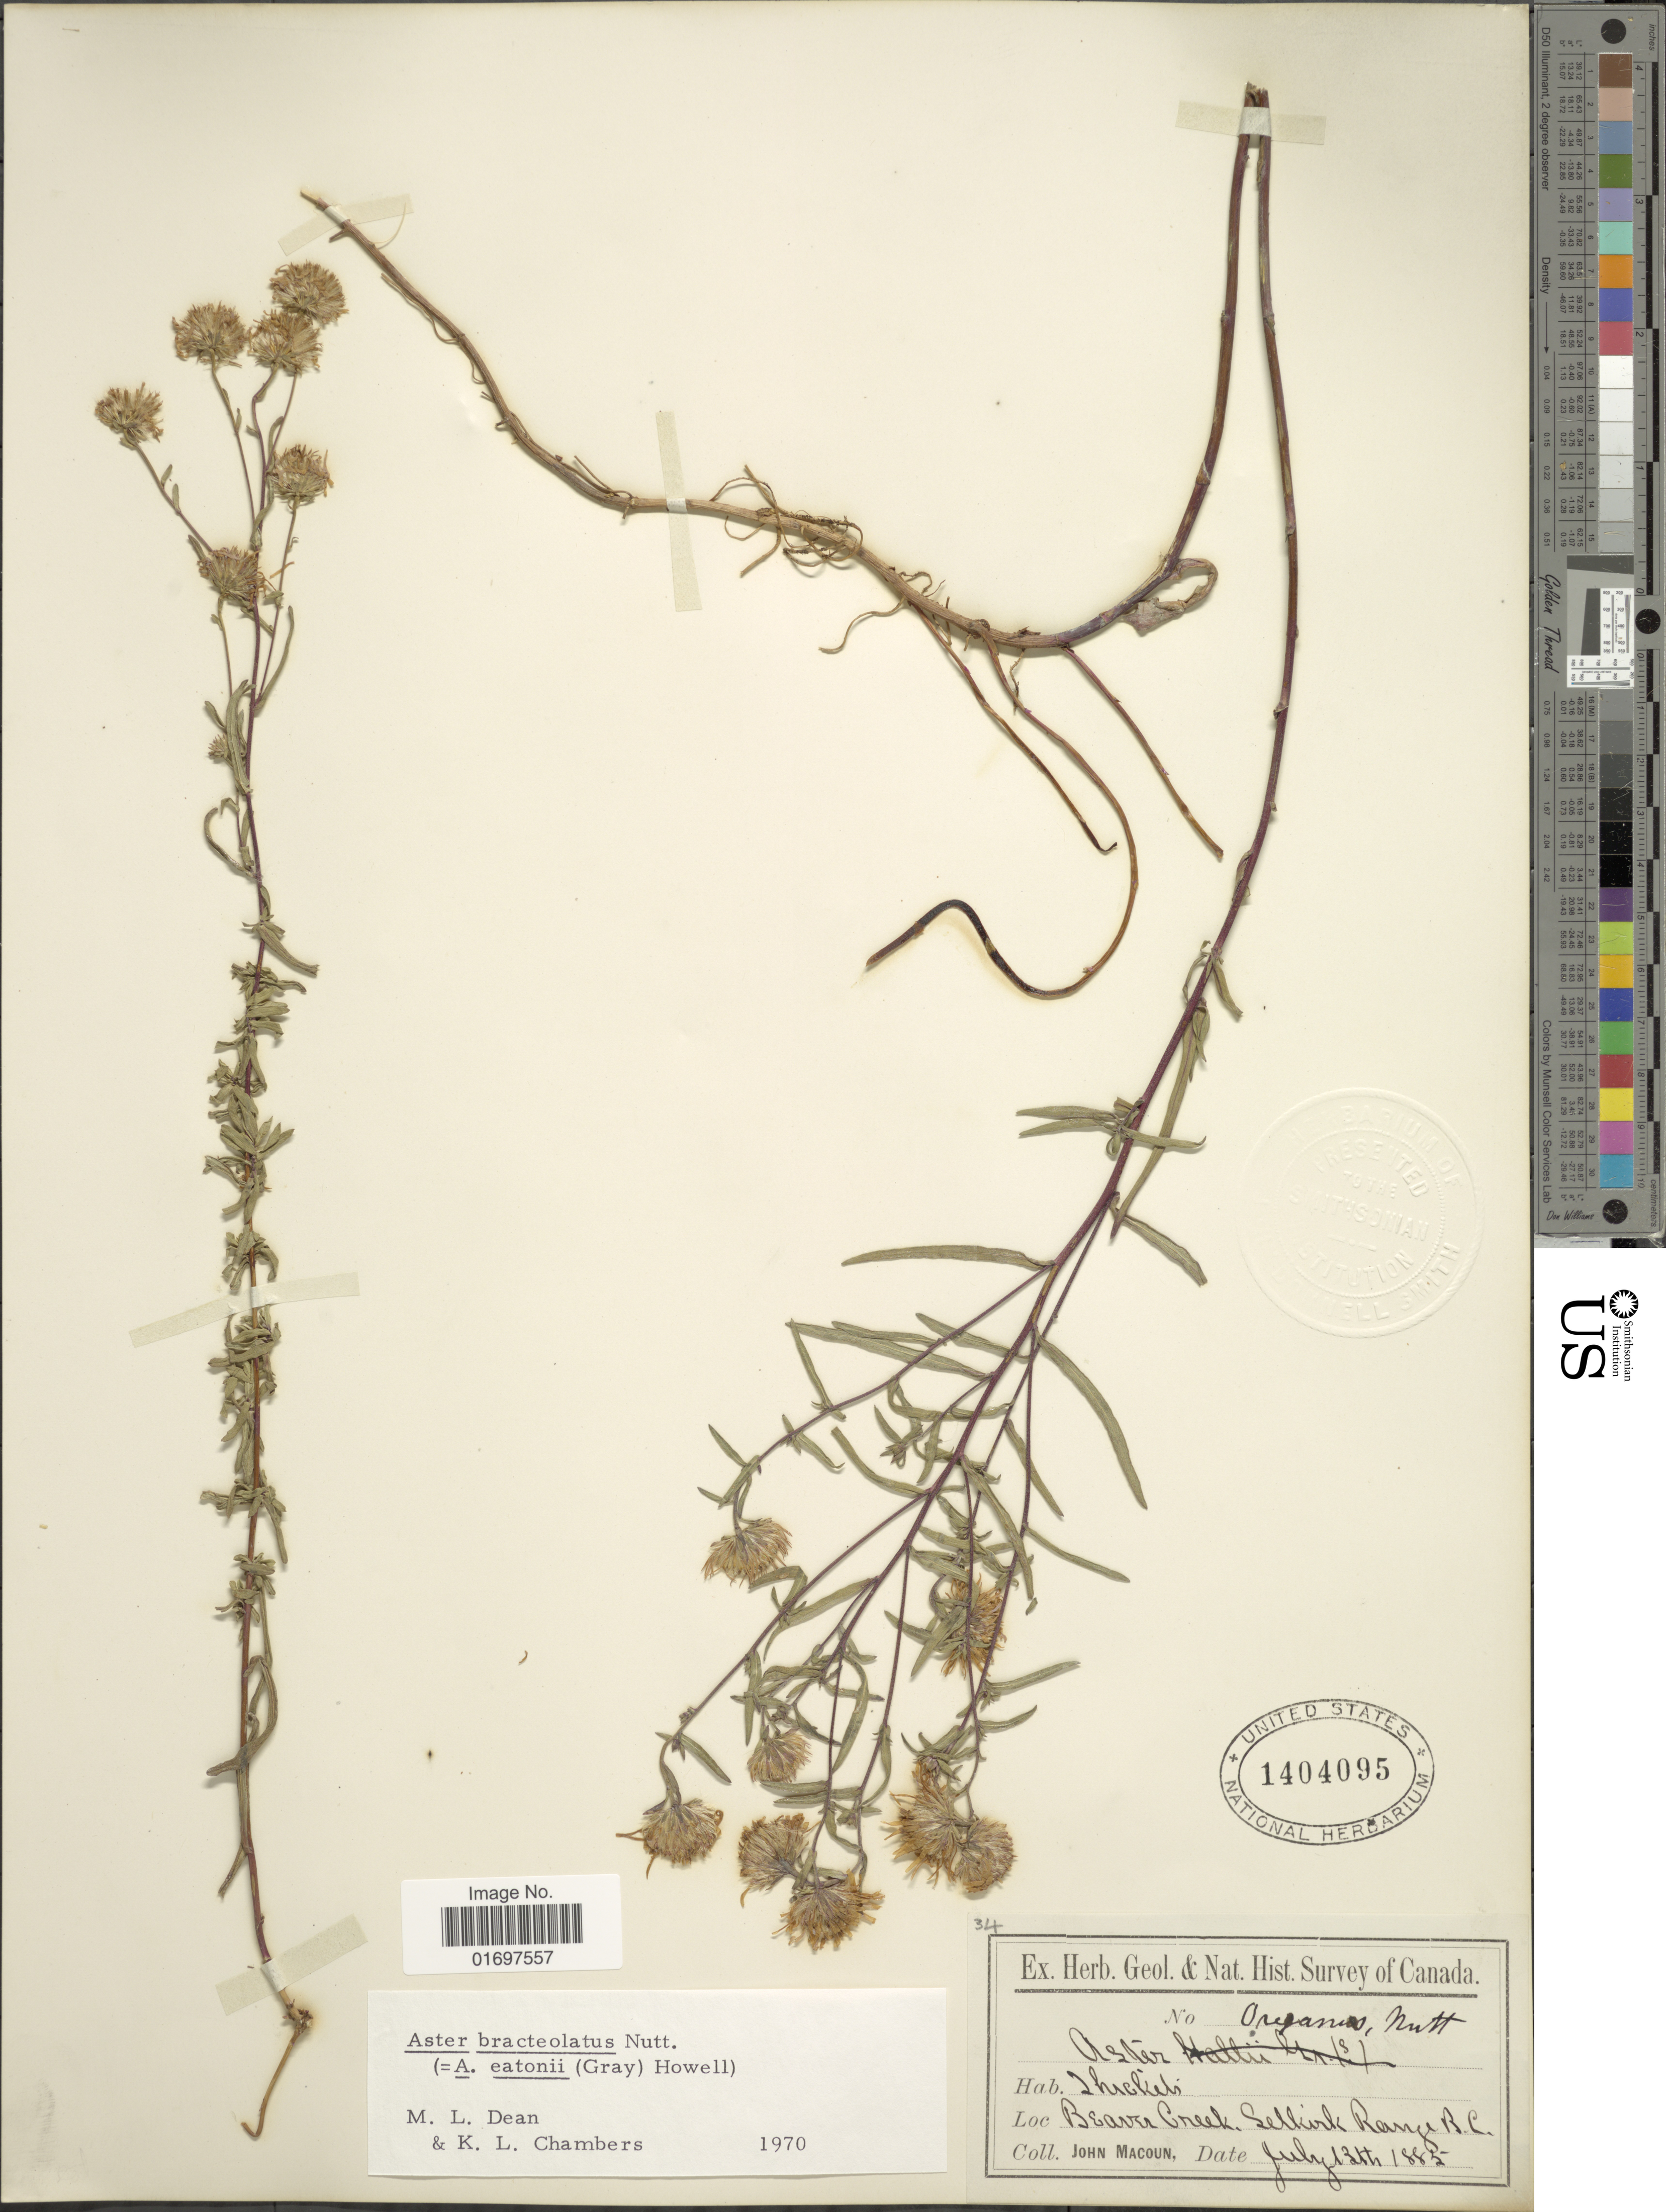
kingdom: Plantae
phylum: Tracheophyta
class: Magnoliopsida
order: Asterales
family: Asteraceae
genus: Symphyotrichum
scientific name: Symphyotrichum bracteolatum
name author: (Nutt.) G.L. Nesom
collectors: J. Macoun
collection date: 1885-07-13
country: Canada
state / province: British Columbia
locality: Beaver Creek, Selkirk Range B.C.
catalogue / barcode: US 1404095